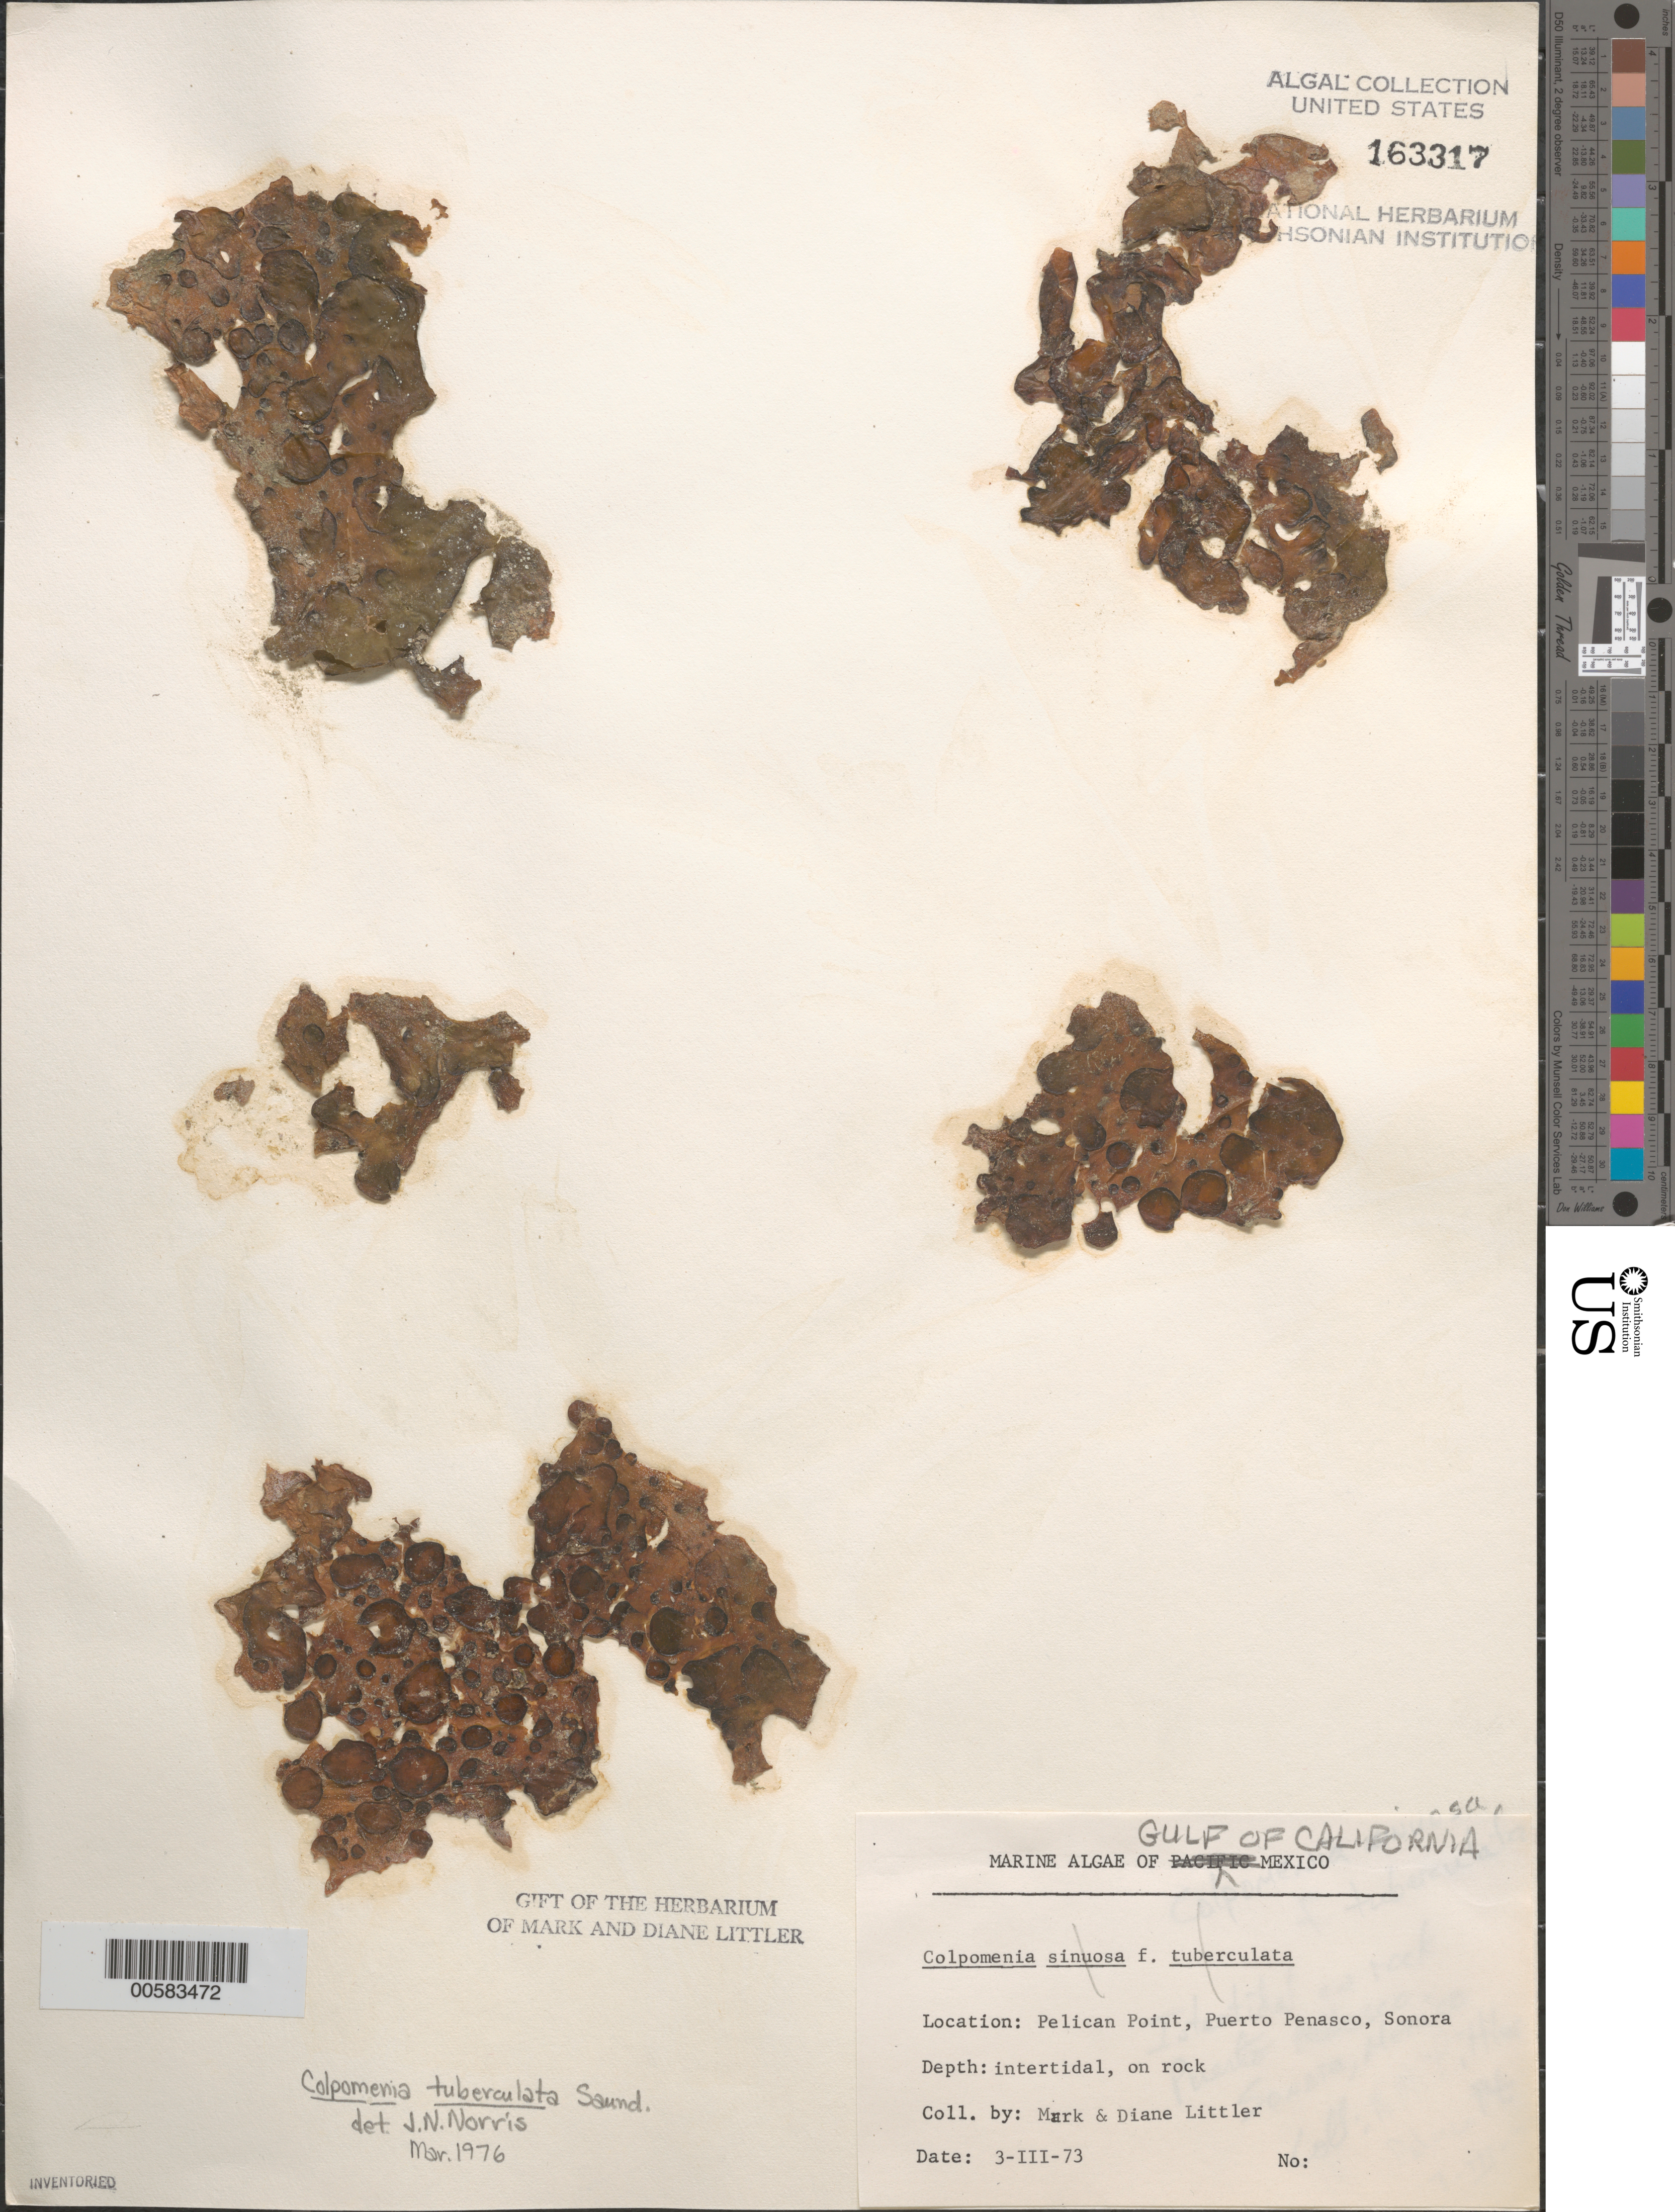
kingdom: Chromista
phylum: Ochrophyta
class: Phaeophyceae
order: Scytosiphonales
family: Scytosiphonaceae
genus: Colpomenia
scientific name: Colpomenia tuberculata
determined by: Norris, James N.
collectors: M. M. Littler & D. S. Littler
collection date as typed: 03 Mar 1973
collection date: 1973-03-03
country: Mexico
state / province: Sonora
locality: Punta Pelicano, Puerto Penasco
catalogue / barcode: US 163317